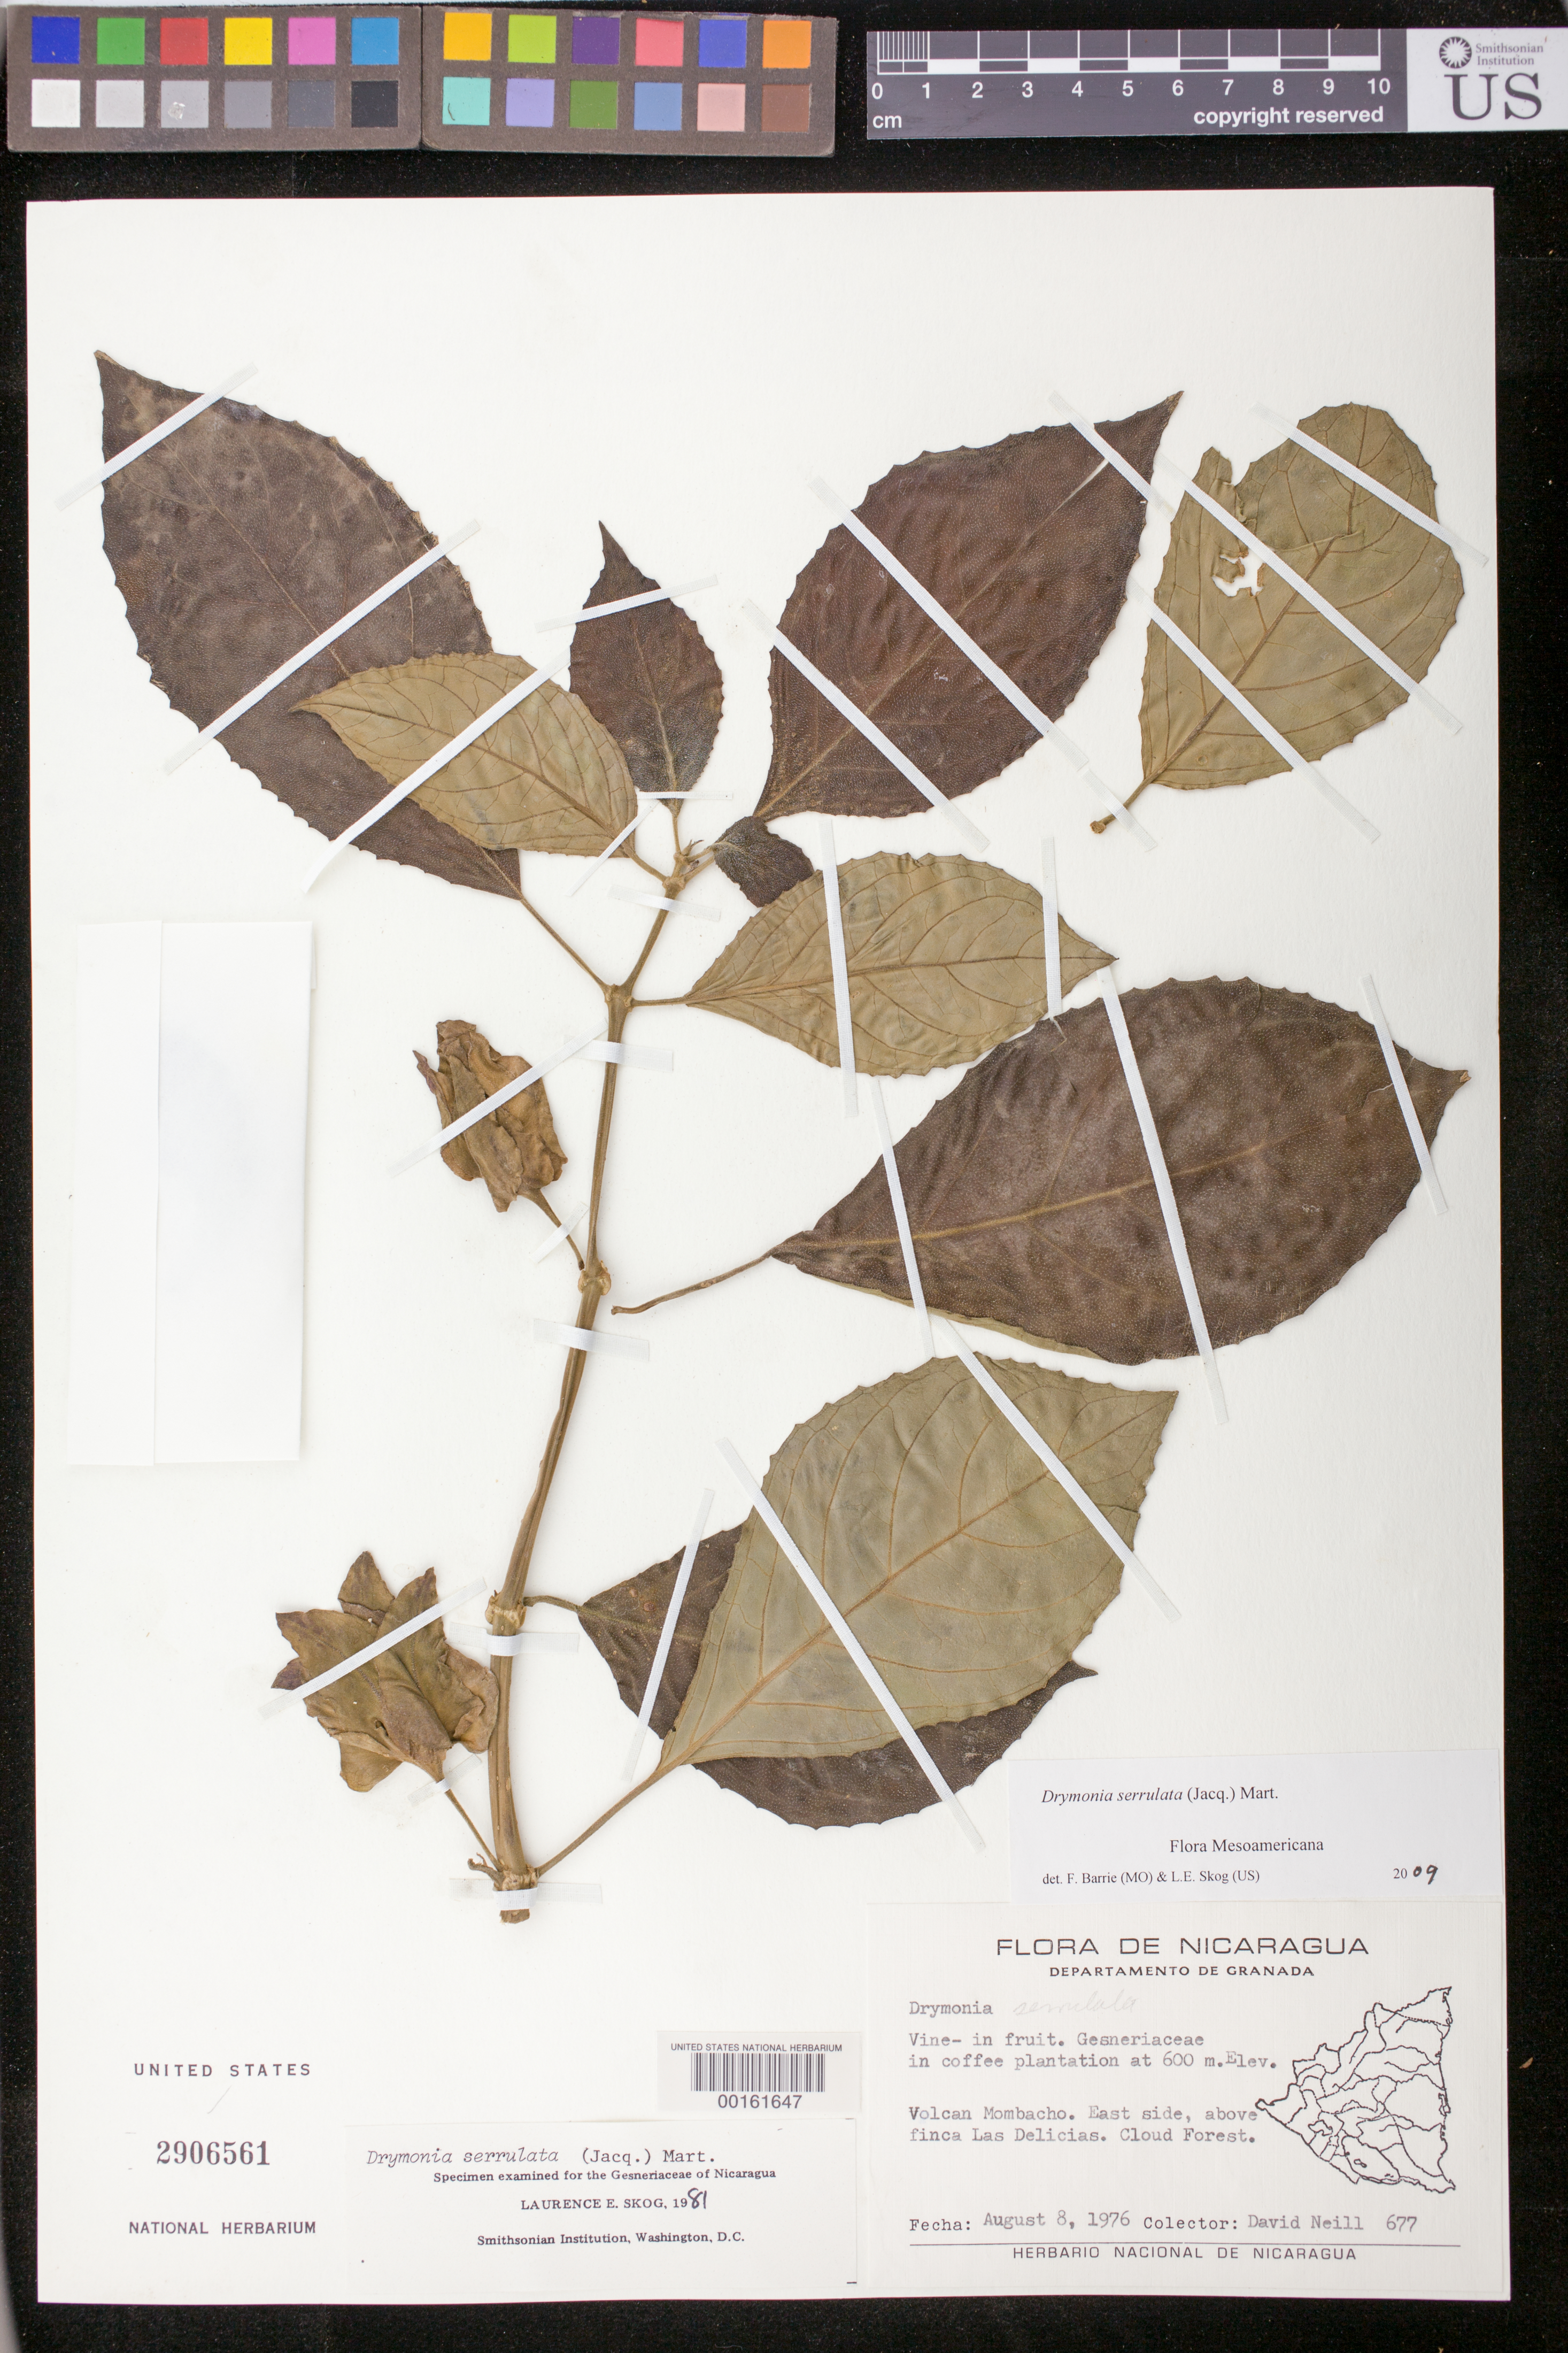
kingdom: Plantae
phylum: Tracheophyta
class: Magnoliopsida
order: Lamiales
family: Gesneriaceae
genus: Drymonia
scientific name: Drymonia serrulata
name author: (Jacq.) Mart.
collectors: D. A. Neill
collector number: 677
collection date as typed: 08 Aug 1976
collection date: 1976-08-08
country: Nicaragua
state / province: Granada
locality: Volcan Mombacho, east side, above Finca Delicias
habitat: Cloud forest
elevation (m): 600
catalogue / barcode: US 2906561